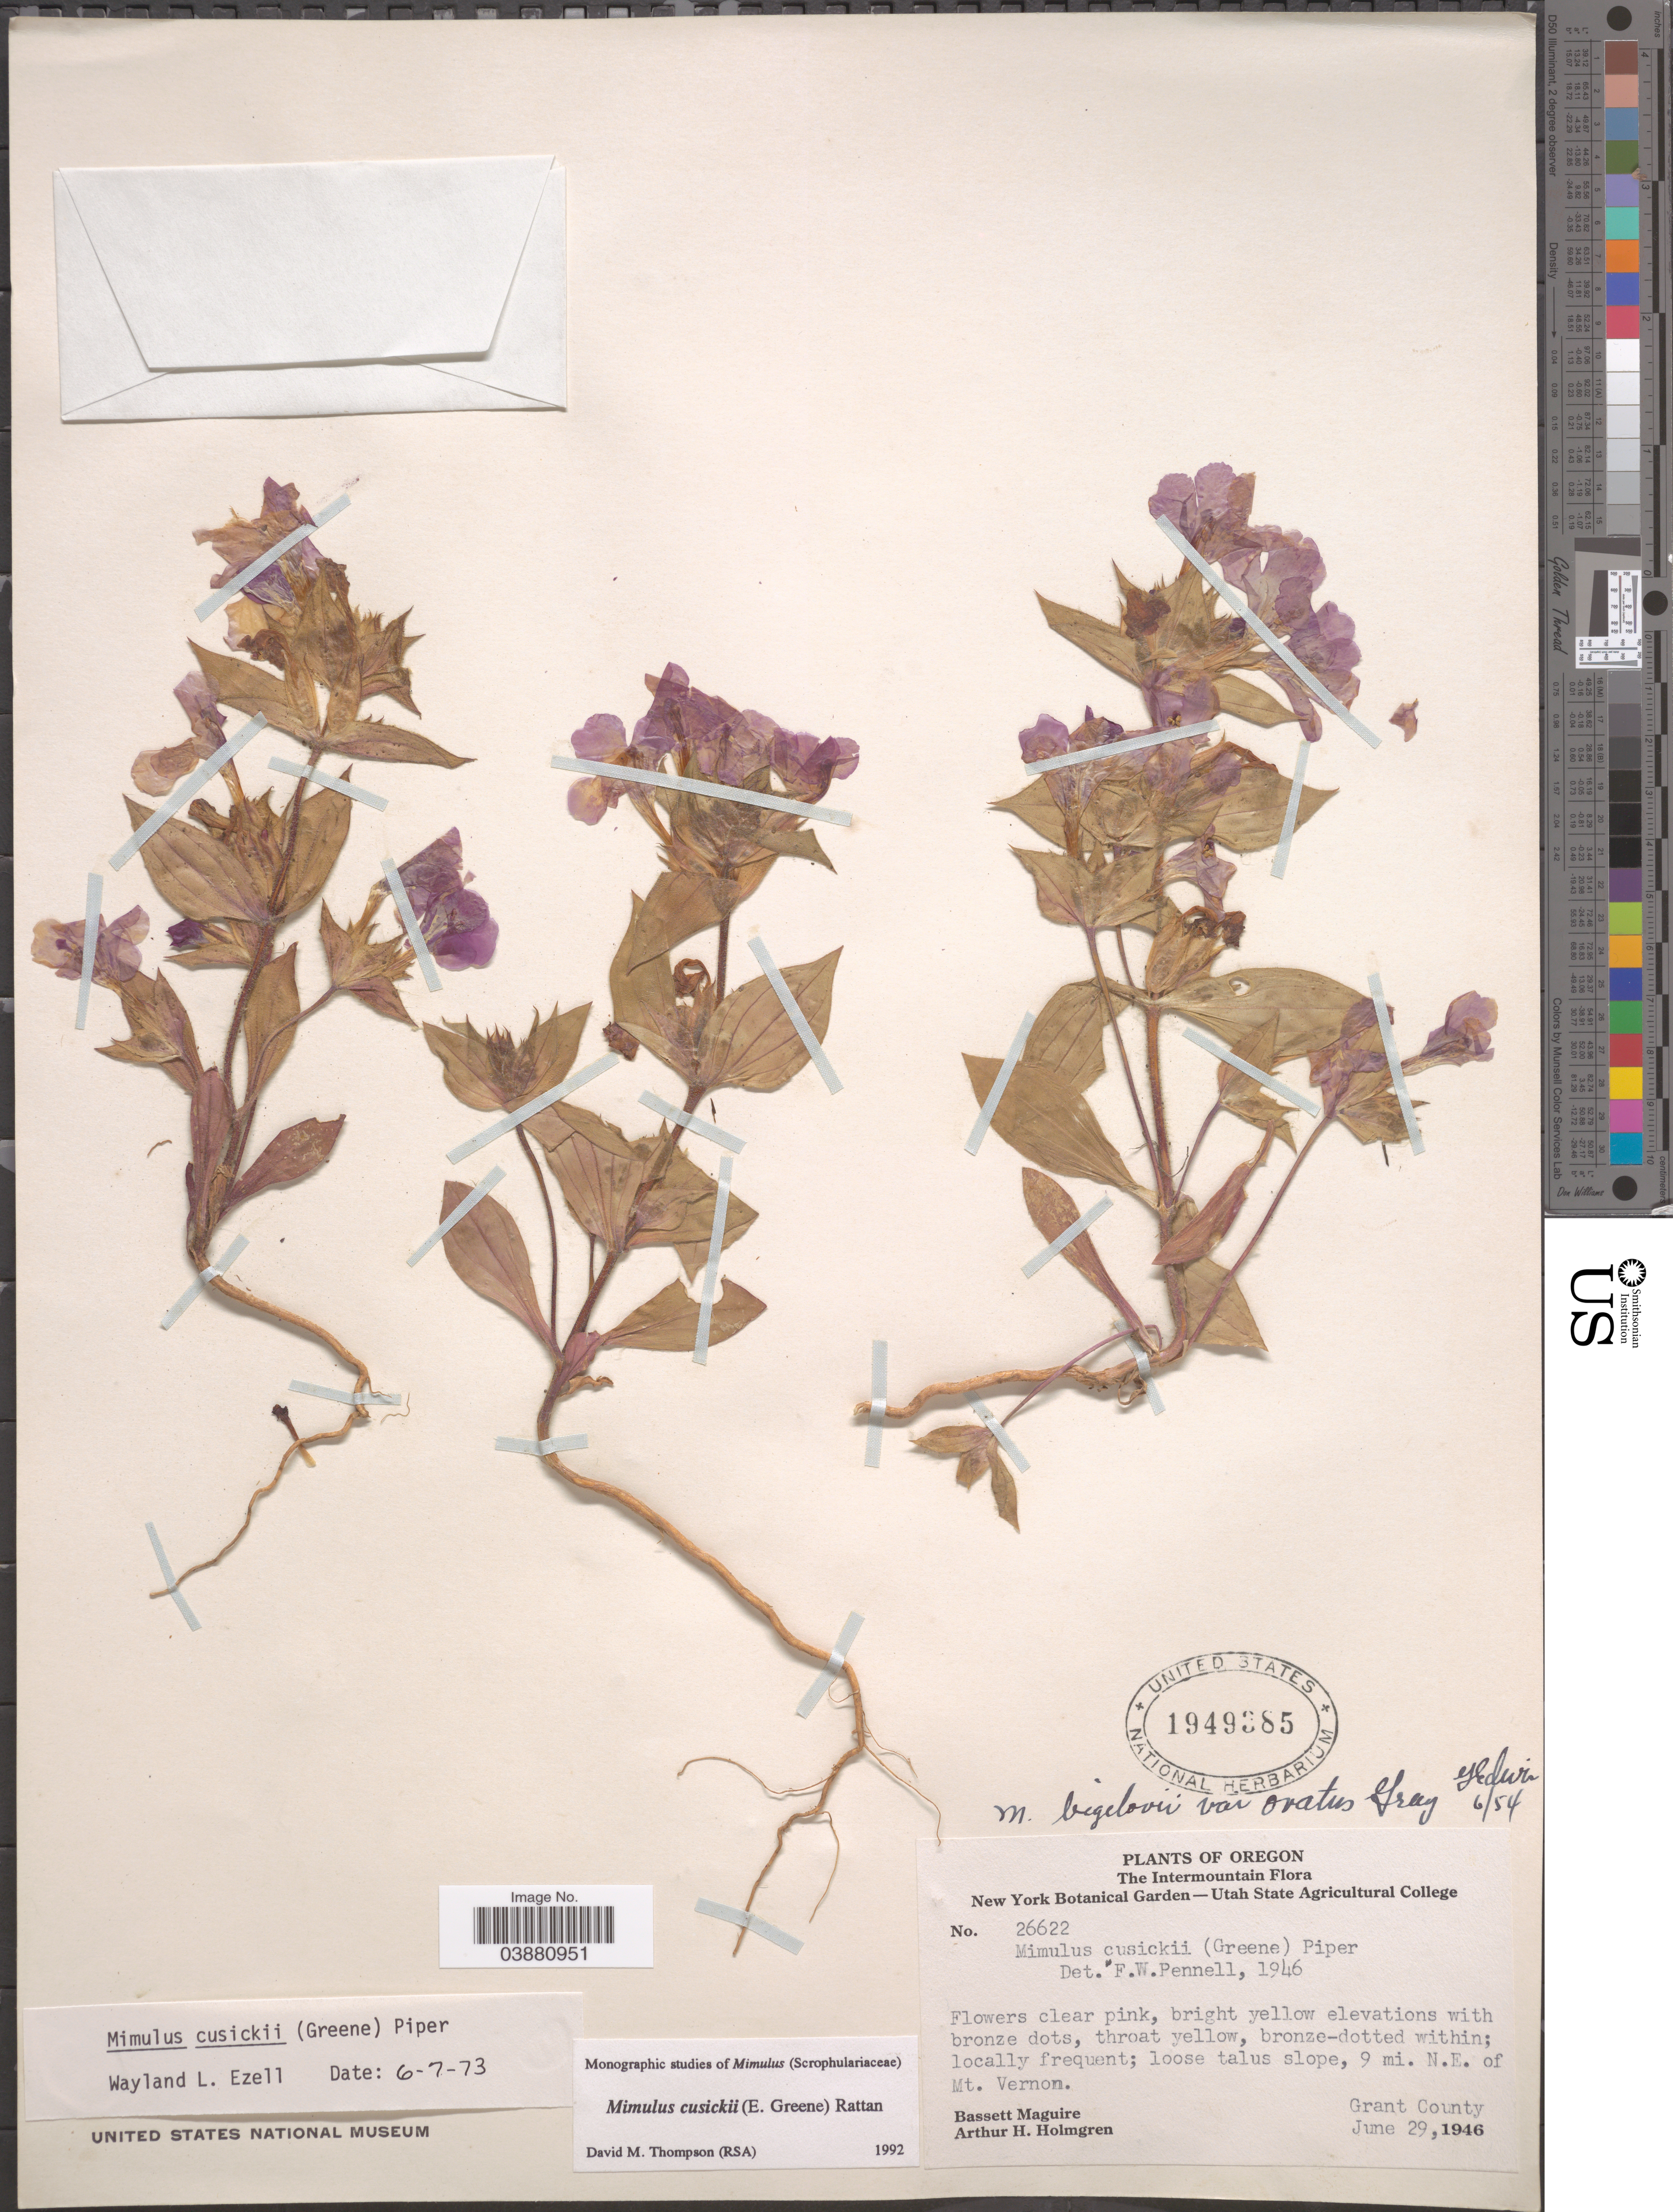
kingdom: Plantae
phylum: Tracheophyta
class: Magnoliopsida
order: Lamiales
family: Phrymaceae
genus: Mimulus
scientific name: Mimulus cusickii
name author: (Greene) Piper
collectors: B. Maguire & A. H. Holmgren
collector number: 26622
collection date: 1946-06-29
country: United States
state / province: Oregon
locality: The Intermountain. Loose talus slope, 9 mi. N.E. of Mt. Vernon. Grant County.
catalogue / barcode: US 1949385